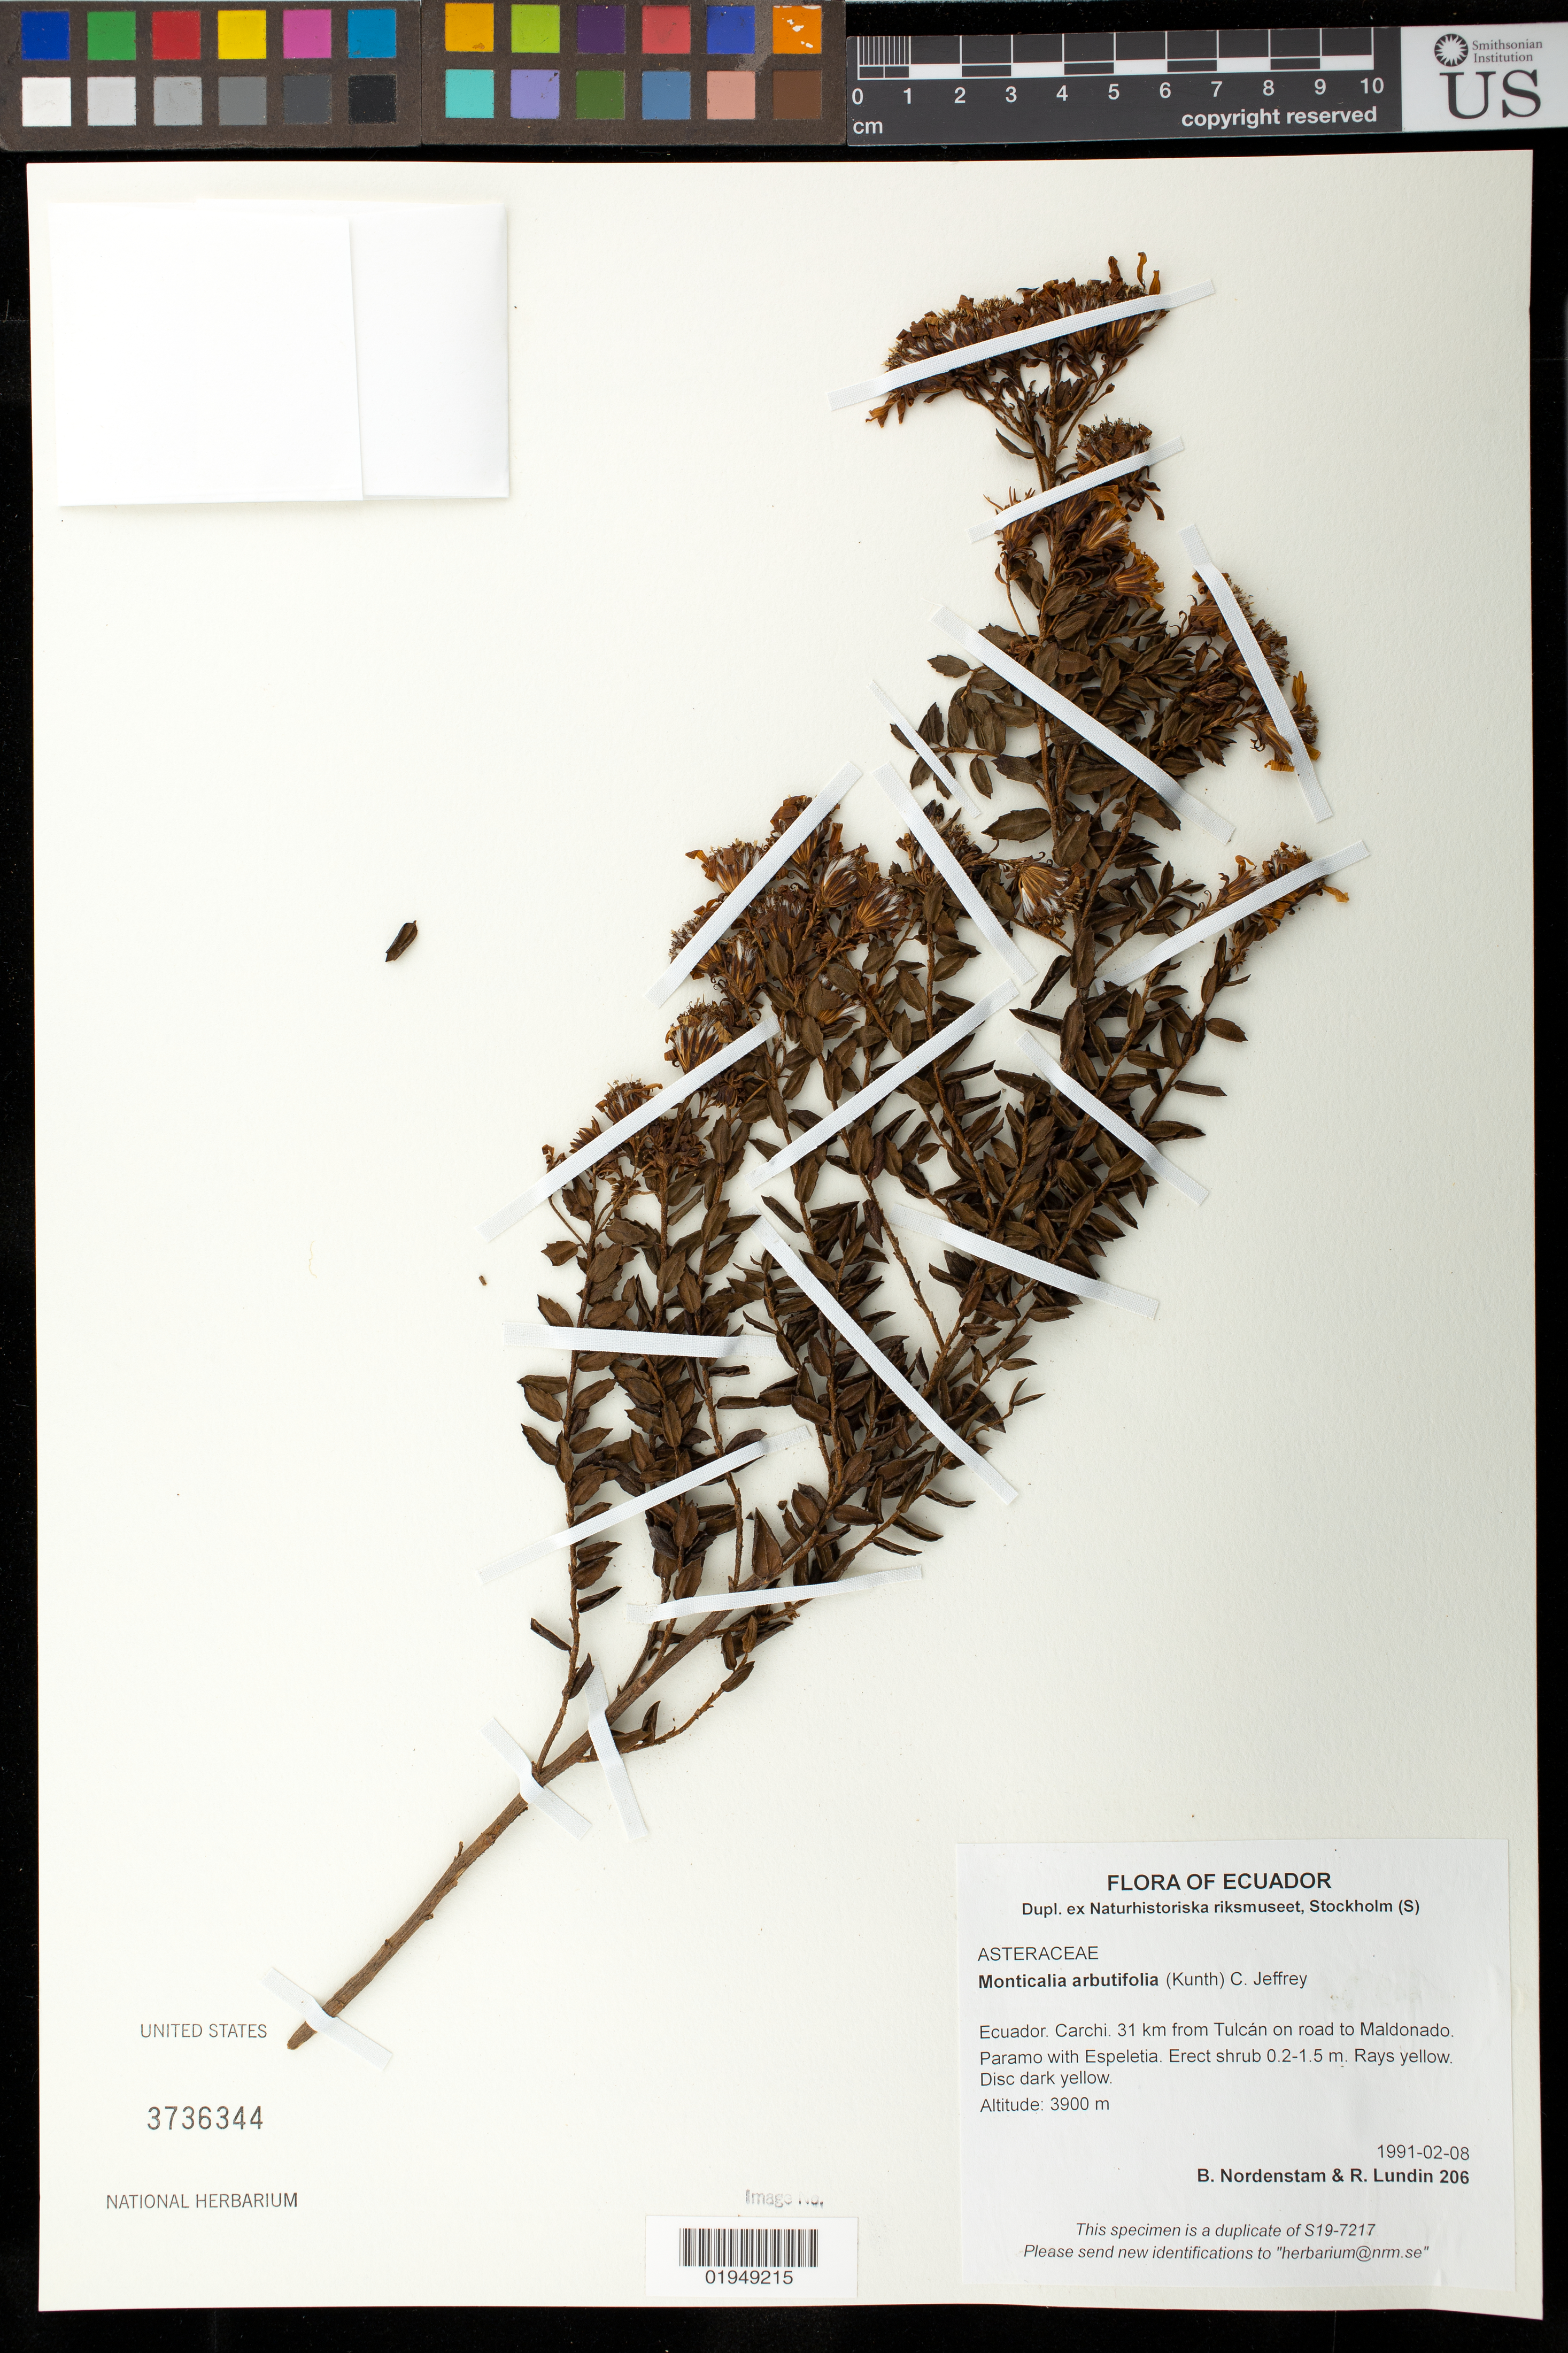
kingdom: Plantae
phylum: Tracheophyta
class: Magnoliopsida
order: Asterales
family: Asteraceae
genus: Monticalia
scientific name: Monticalia arbutifolia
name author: (Kunth) C. Jeffrey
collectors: B. Nordenstam & R. Lundin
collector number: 206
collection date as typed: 1991-02-08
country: Ecuador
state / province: Carchi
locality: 31 km from Tulcan on road to Maldonado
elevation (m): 3900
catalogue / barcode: US 3736344